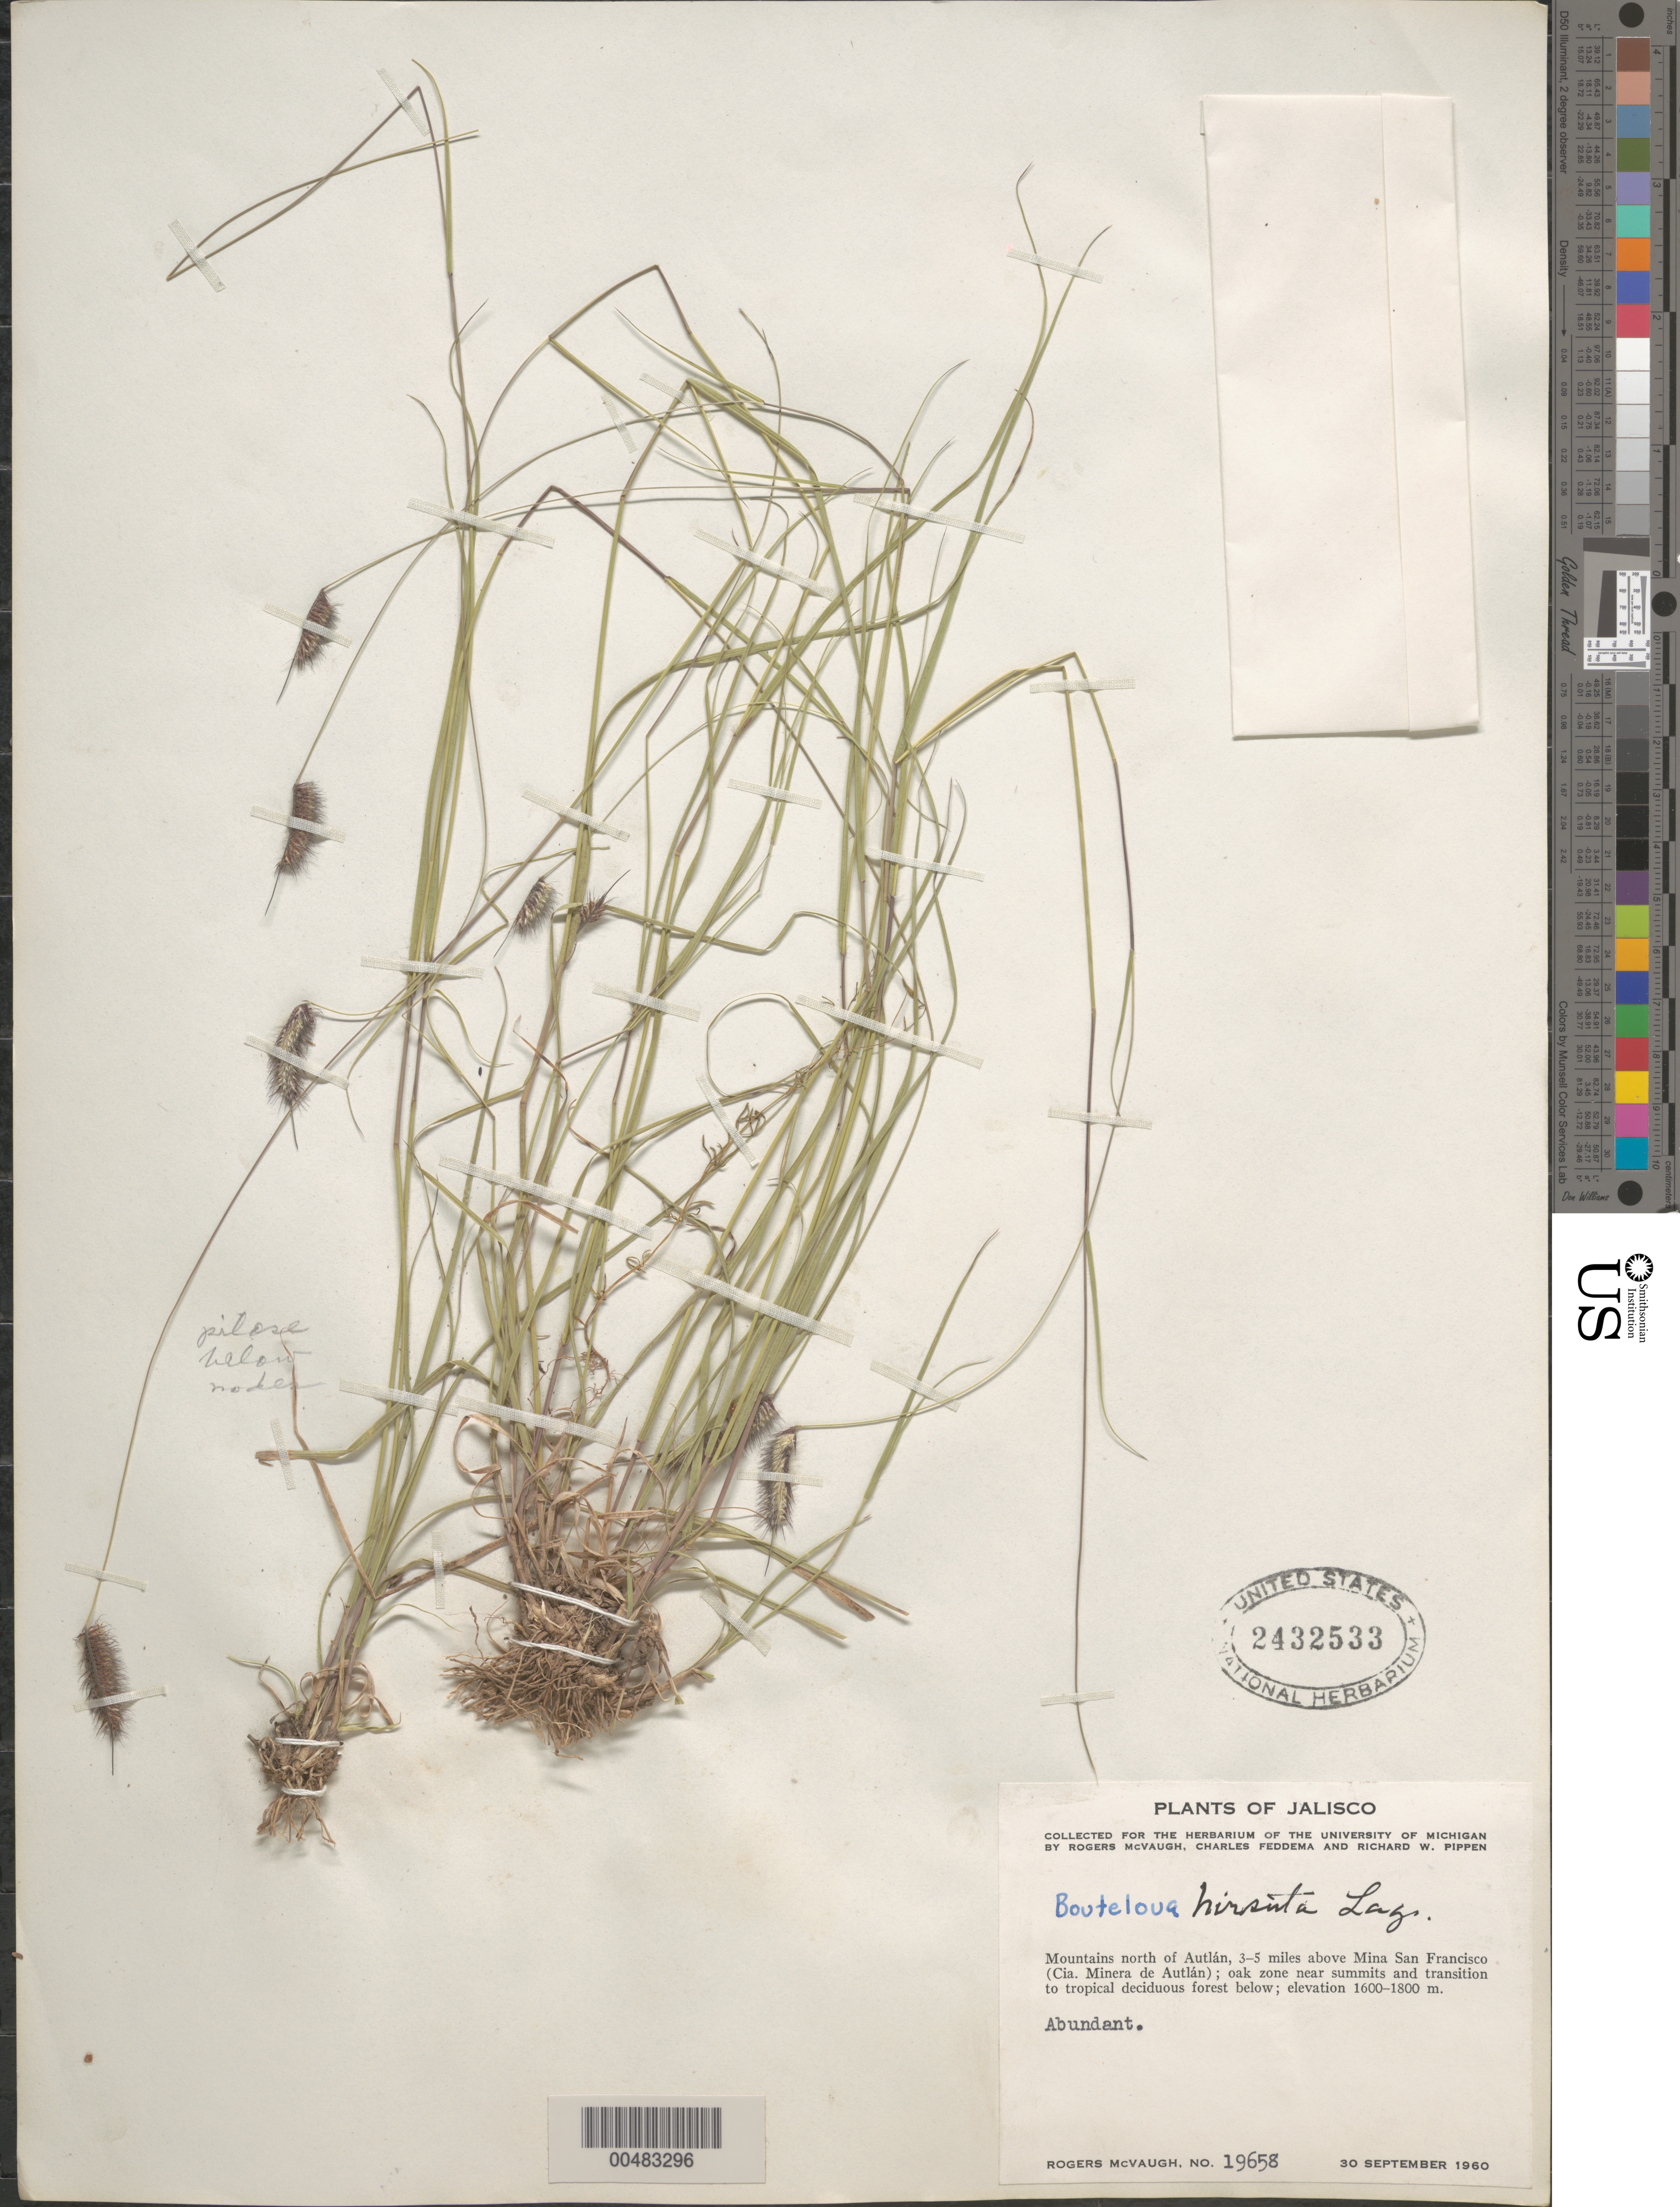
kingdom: Plantae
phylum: Tracheophyta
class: Liliopsida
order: Poales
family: Poaceae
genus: Bouteloua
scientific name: Bouteloua hirsuta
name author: Lag.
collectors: R. McVaugh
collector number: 19658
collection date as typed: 30 Sep 1960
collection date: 1960-09-30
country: Mexico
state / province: Jalisco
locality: Mountains N of Autlán, 3-5 mi above Mina San Francisco (Cia. Minera de Autlán)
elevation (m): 1600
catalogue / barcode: US 2432533